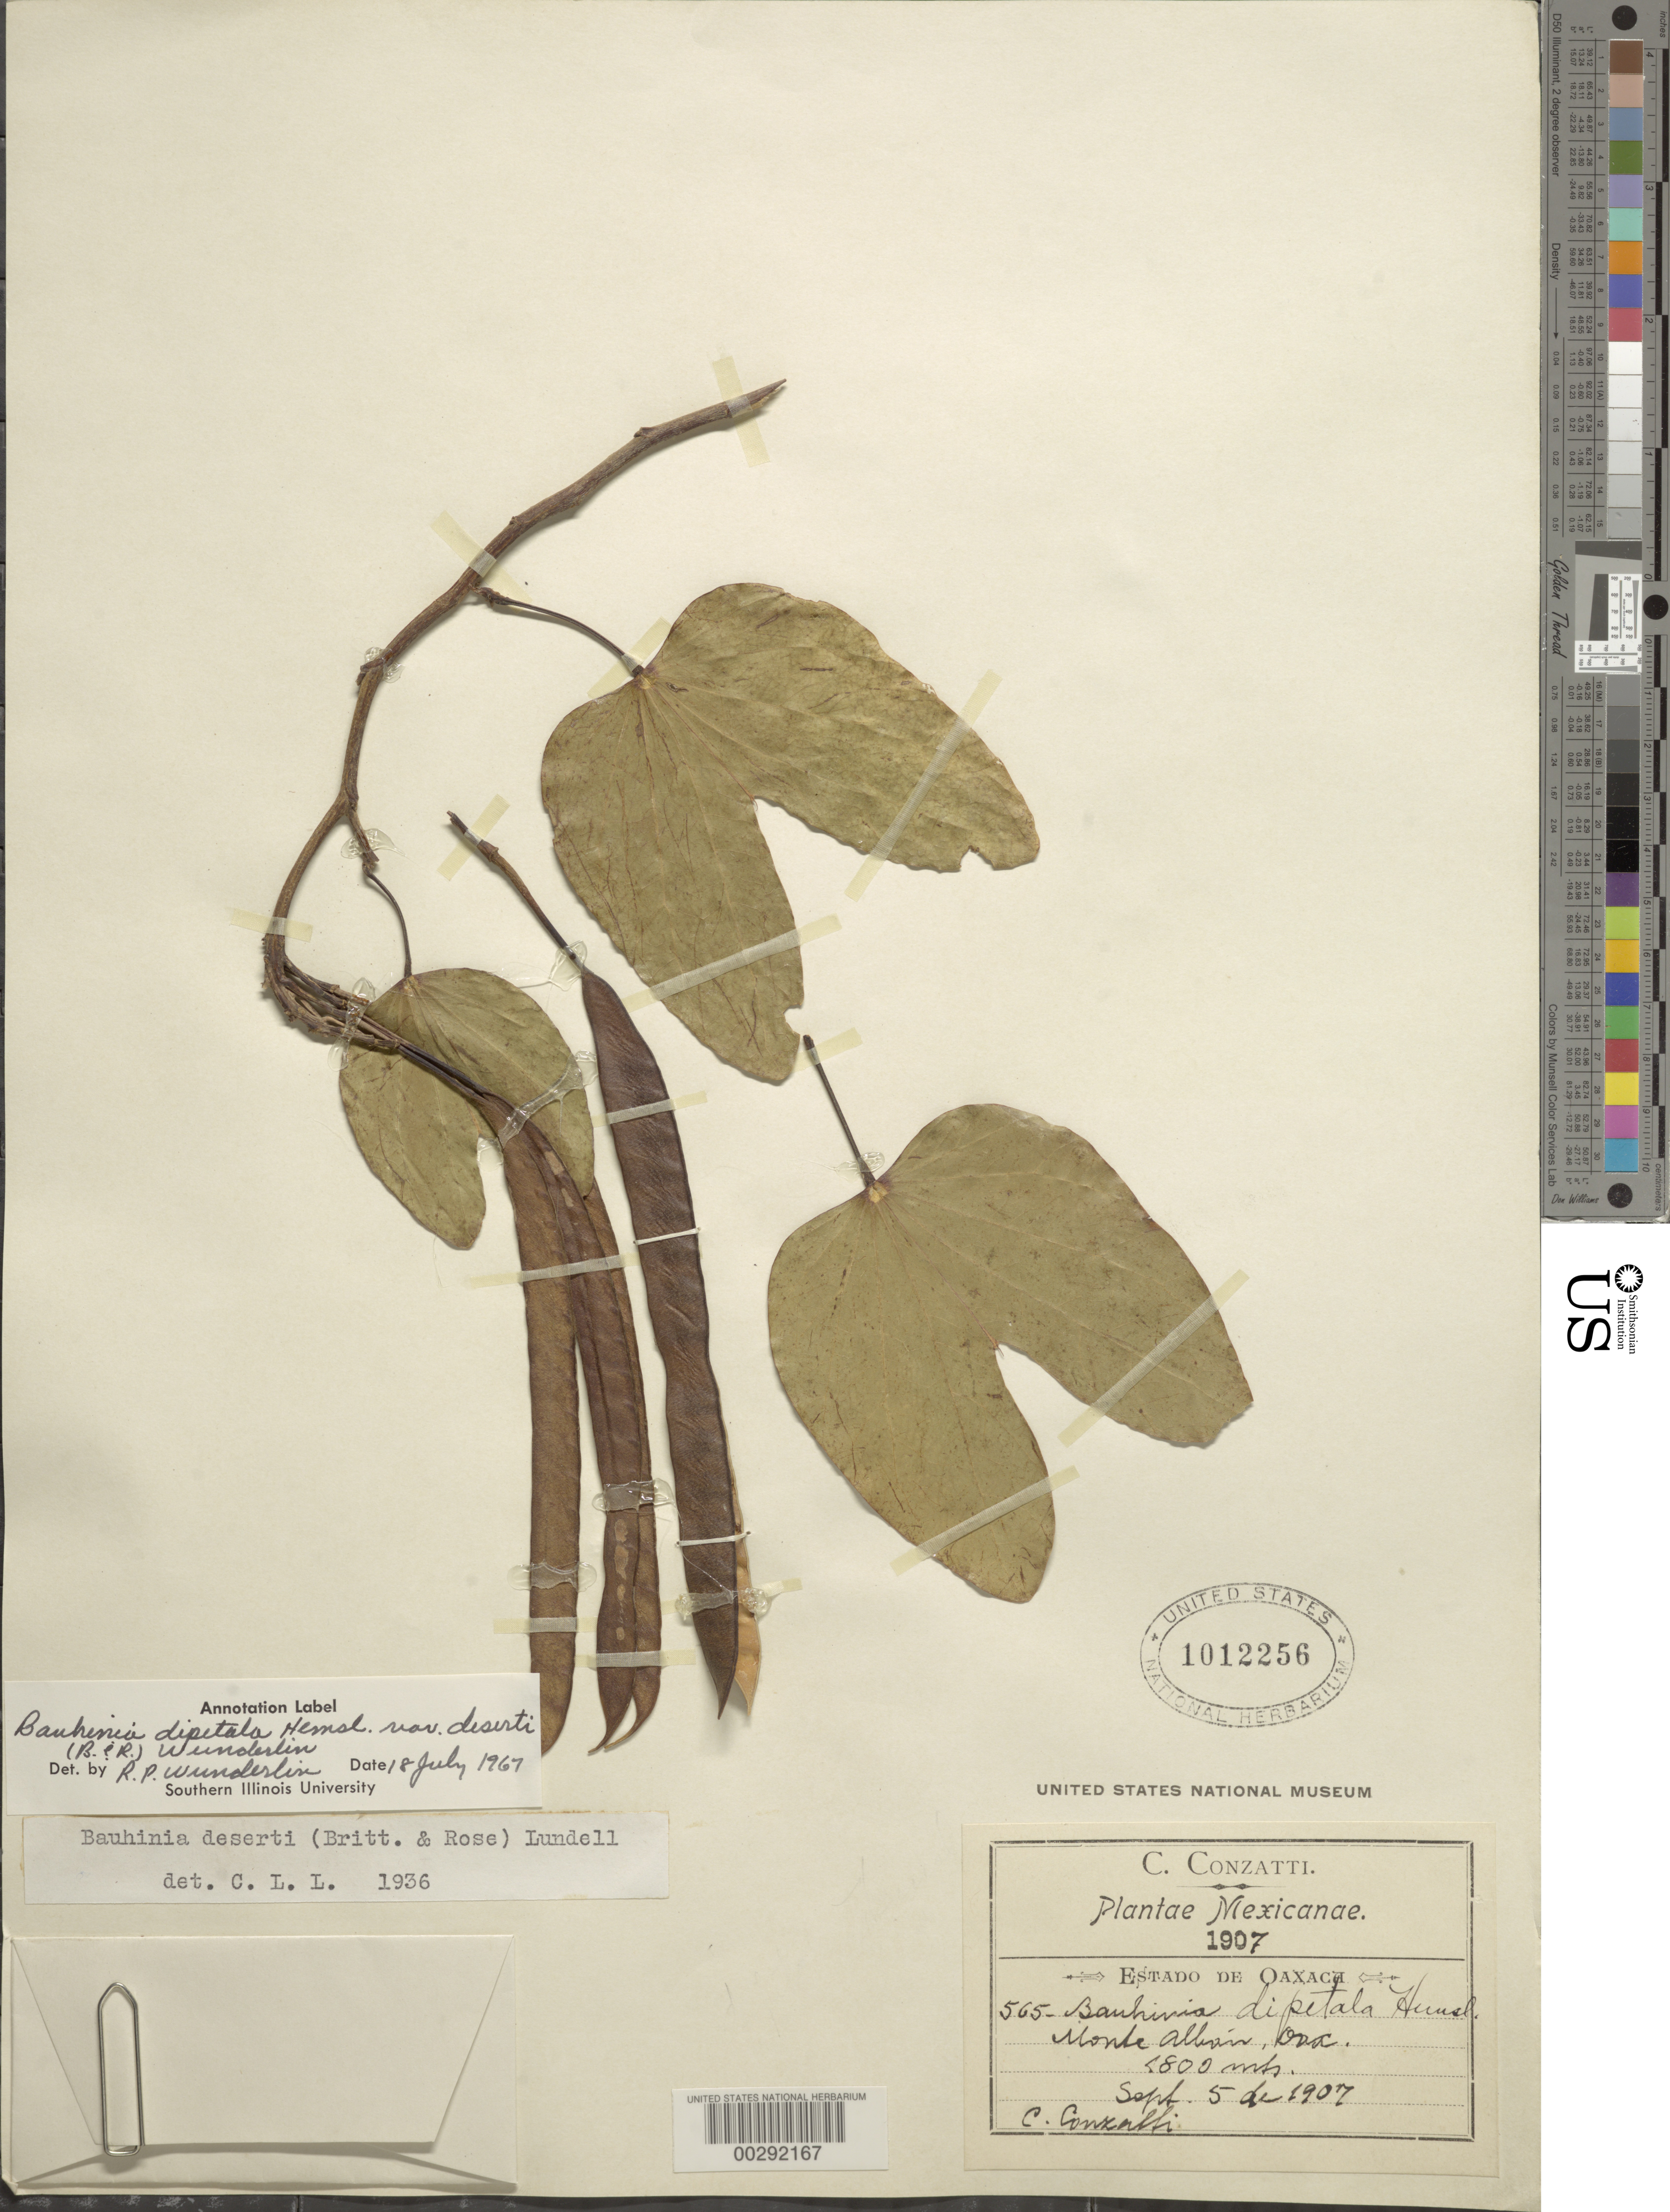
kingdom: Plantae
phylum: Tracheophyta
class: Magnoliopsida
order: Fabales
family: Fabaceae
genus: Bauhinia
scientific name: Bauhinia dipetala var. deserti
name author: (Britton & Rose) Wunderlin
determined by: Wunderlin, Richard P.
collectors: C. Conzatti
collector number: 565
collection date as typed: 05 Sep 1907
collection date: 1907-09-05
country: Mexico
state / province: Oaxaca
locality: Monte alban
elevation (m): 800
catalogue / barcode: US 1012256